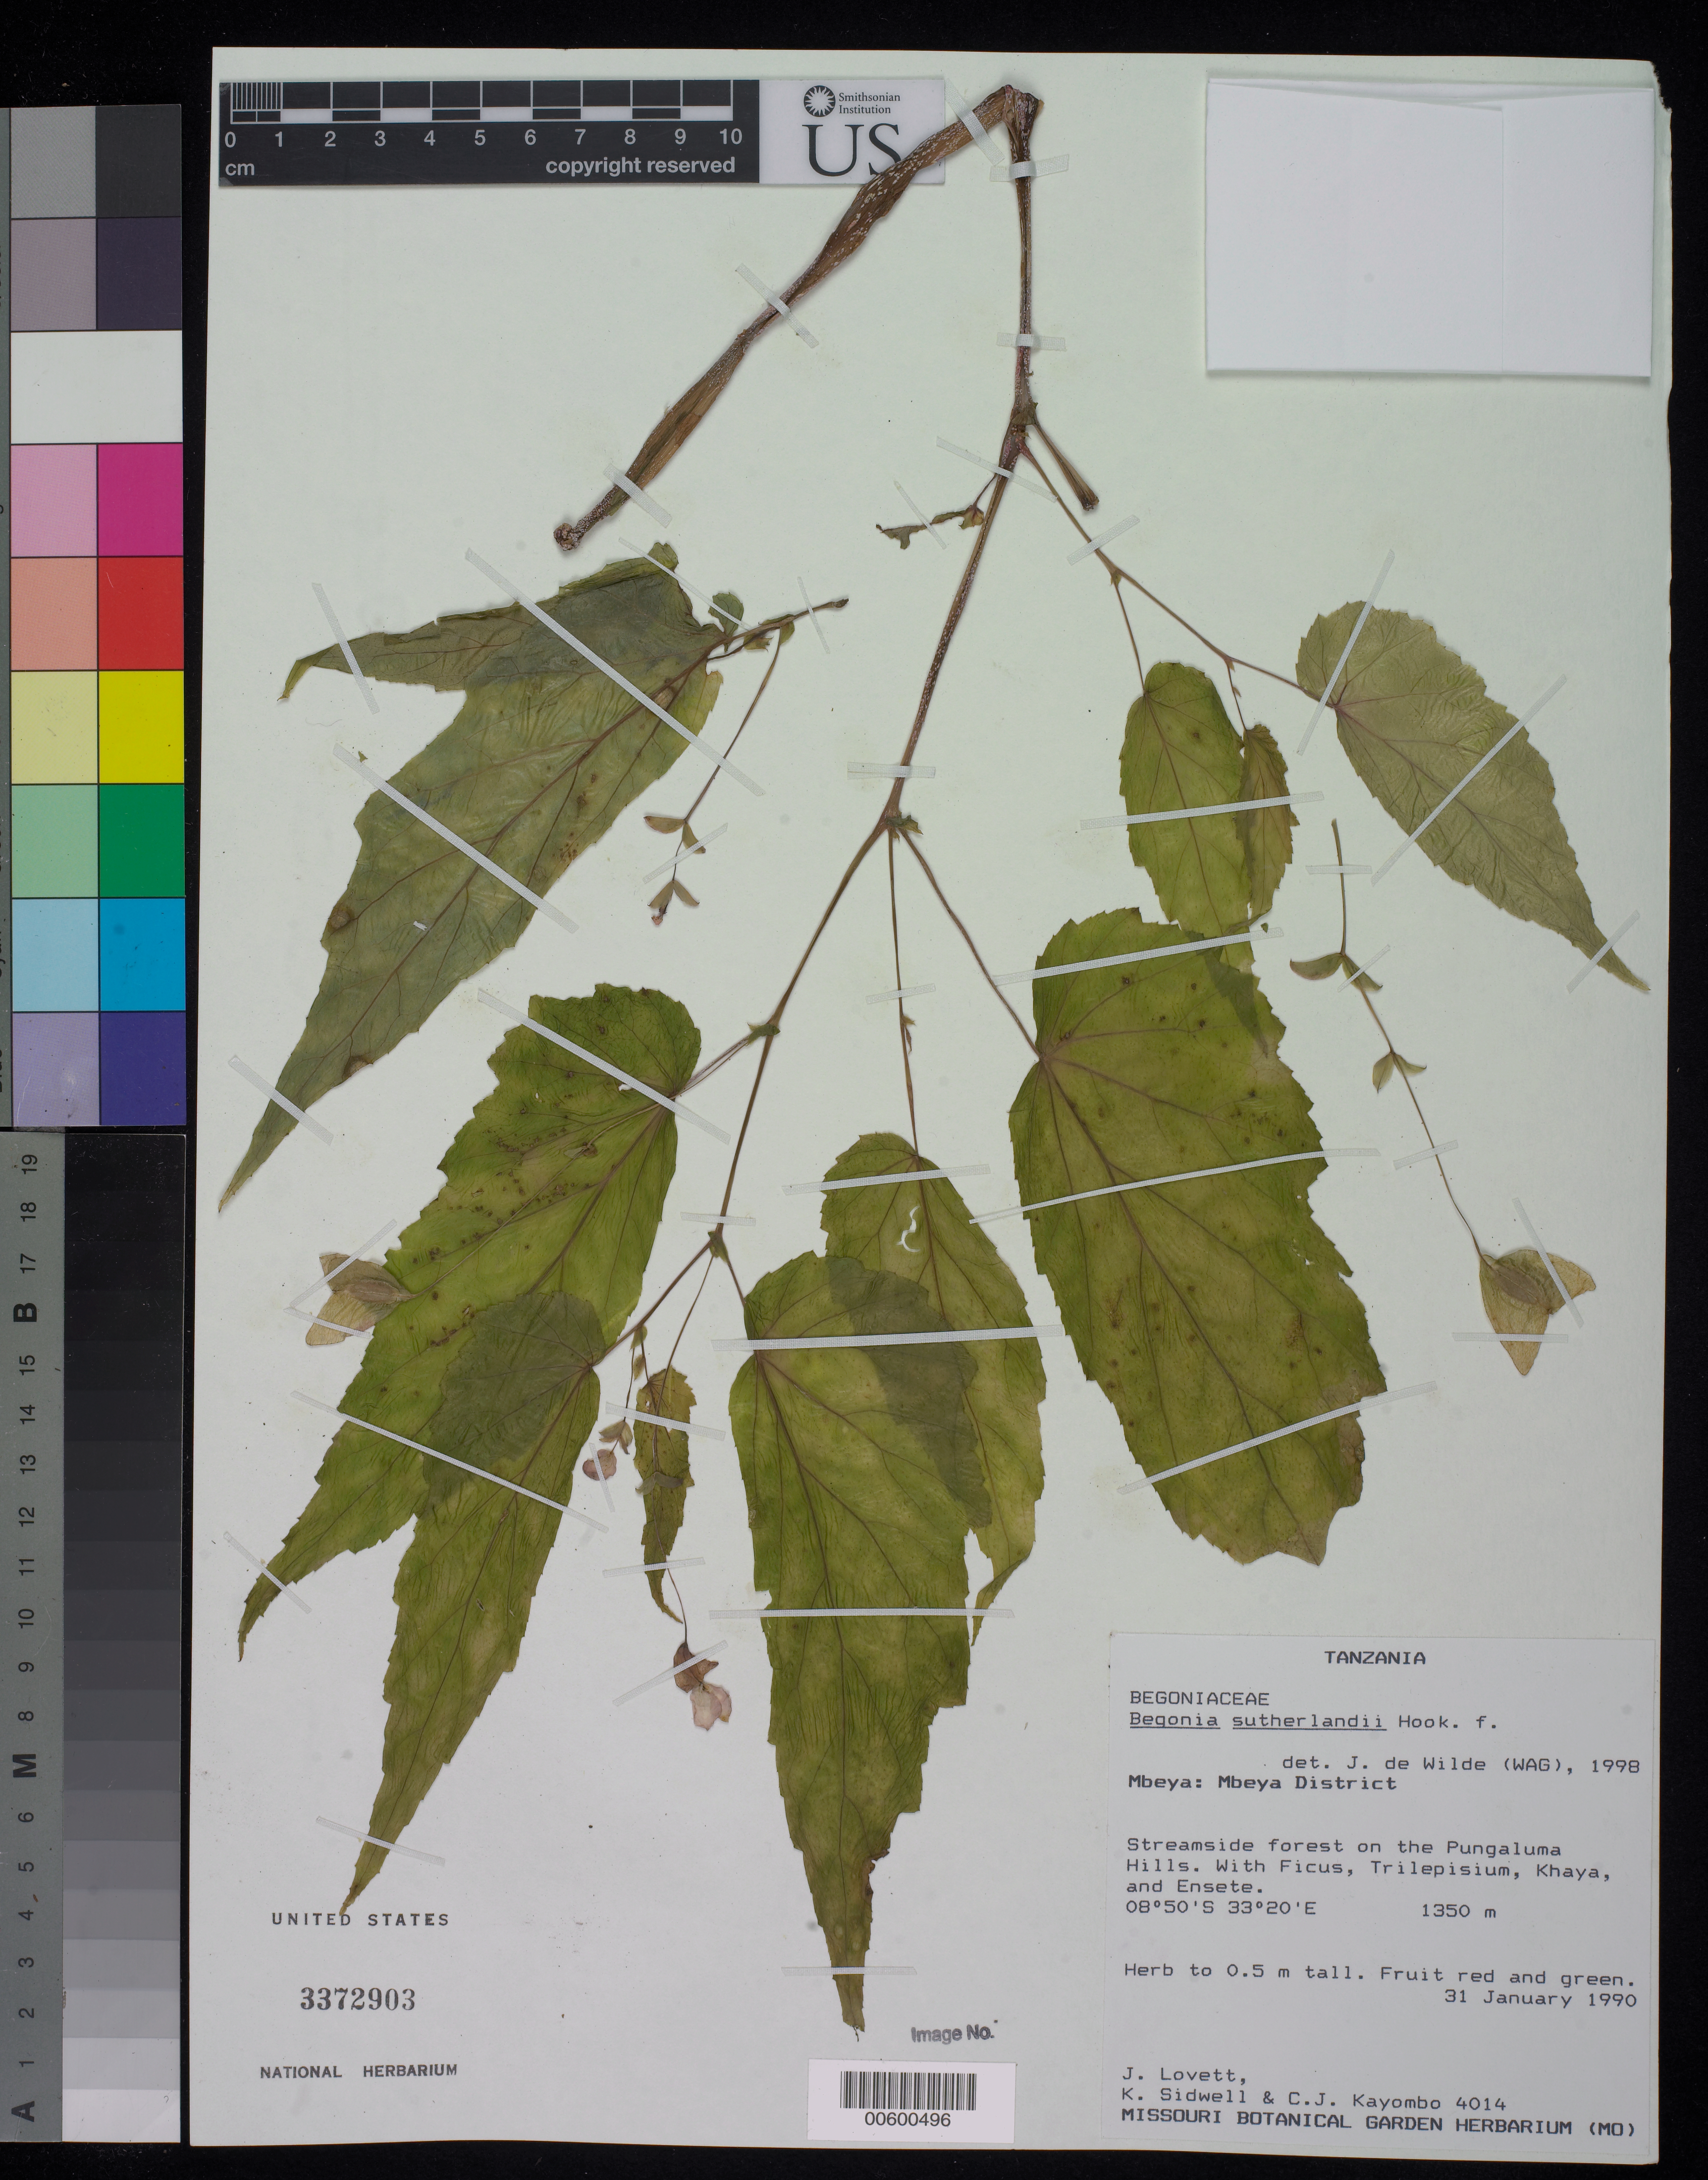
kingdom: Plantae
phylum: Tracheophyta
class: Magnoliopsida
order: Cucurbitales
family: Begoniaceae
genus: Begonia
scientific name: Begonia sutherlandii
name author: Hook. f.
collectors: J. Lovett, K. Sidwell & C. J. Kayombo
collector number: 4014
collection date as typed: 31 Jan 1990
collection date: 1990-01-31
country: Tanzania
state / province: Mbeya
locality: Pungaluma hills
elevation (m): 1350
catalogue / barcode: US 3372903